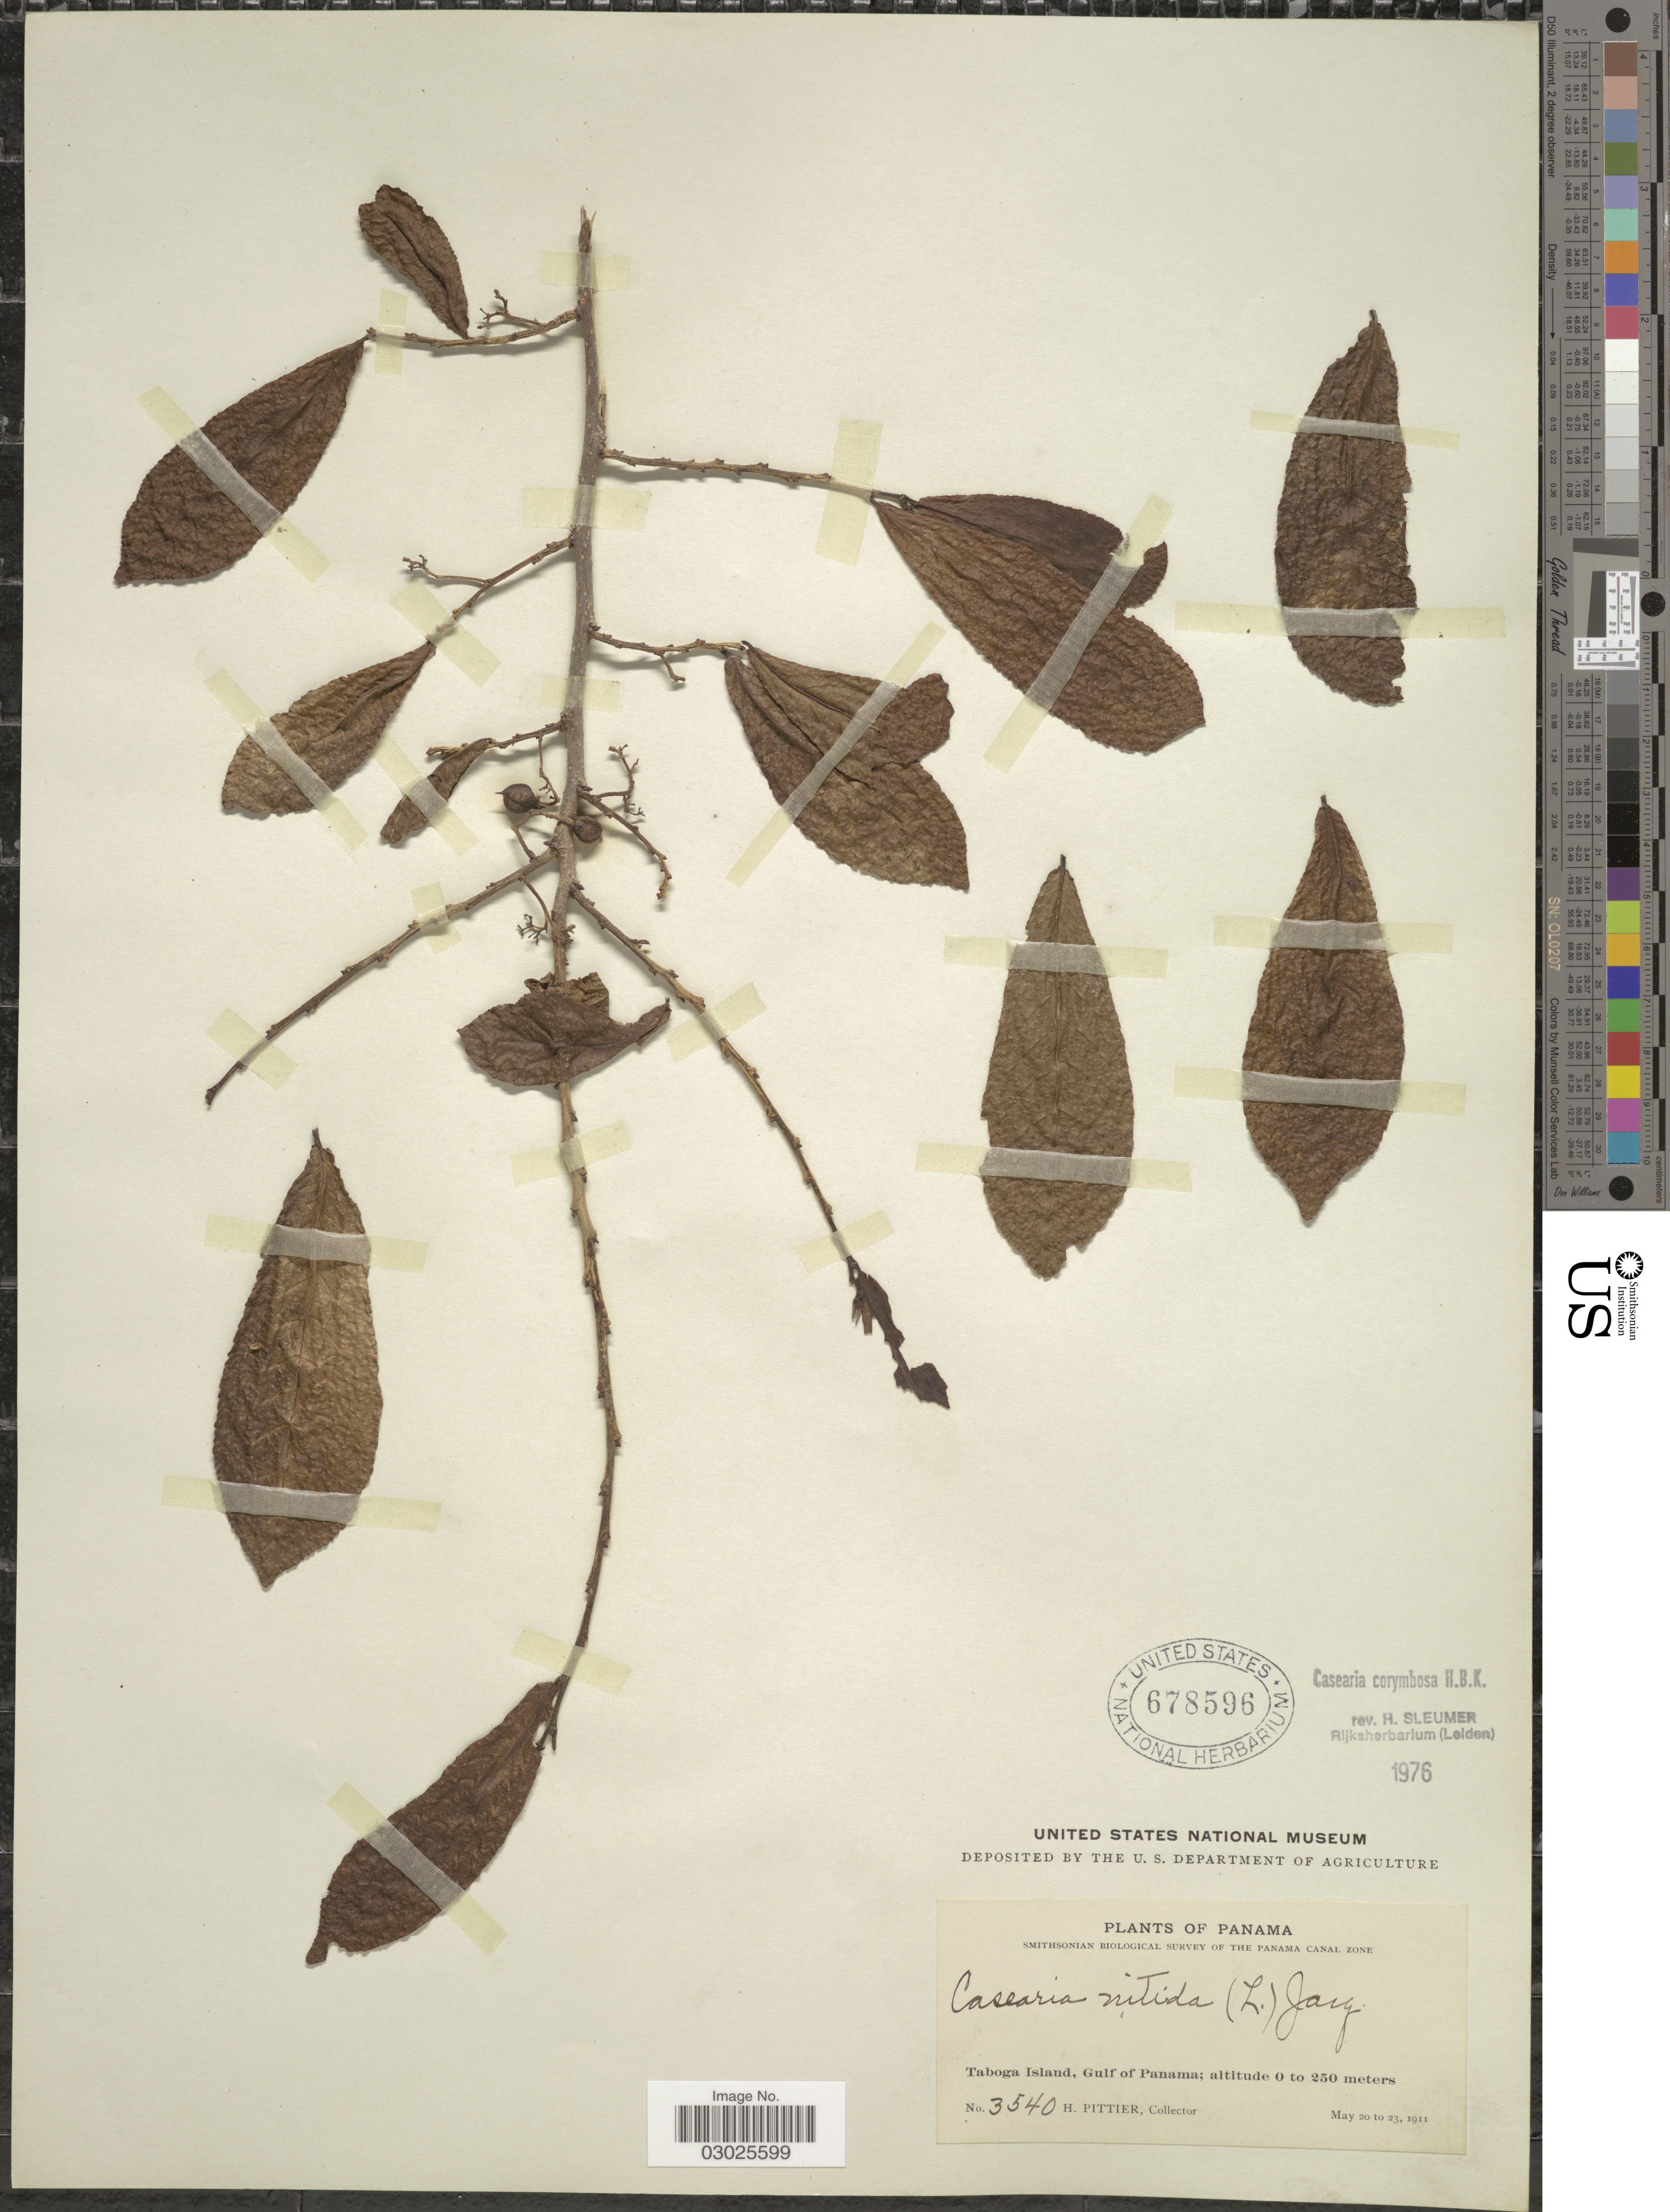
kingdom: Plantae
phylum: Tracheophyta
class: Magnoliopsida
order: Malpighiales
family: Salicaceae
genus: Casearia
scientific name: Casearia corymbosa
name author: Kunth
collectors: H. F. Pittier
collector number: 3540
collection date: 1911-05-20/1911-05-23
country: Panama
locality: Taboga Island, Gulf of Panama.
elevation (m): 0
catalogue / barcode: US 678596